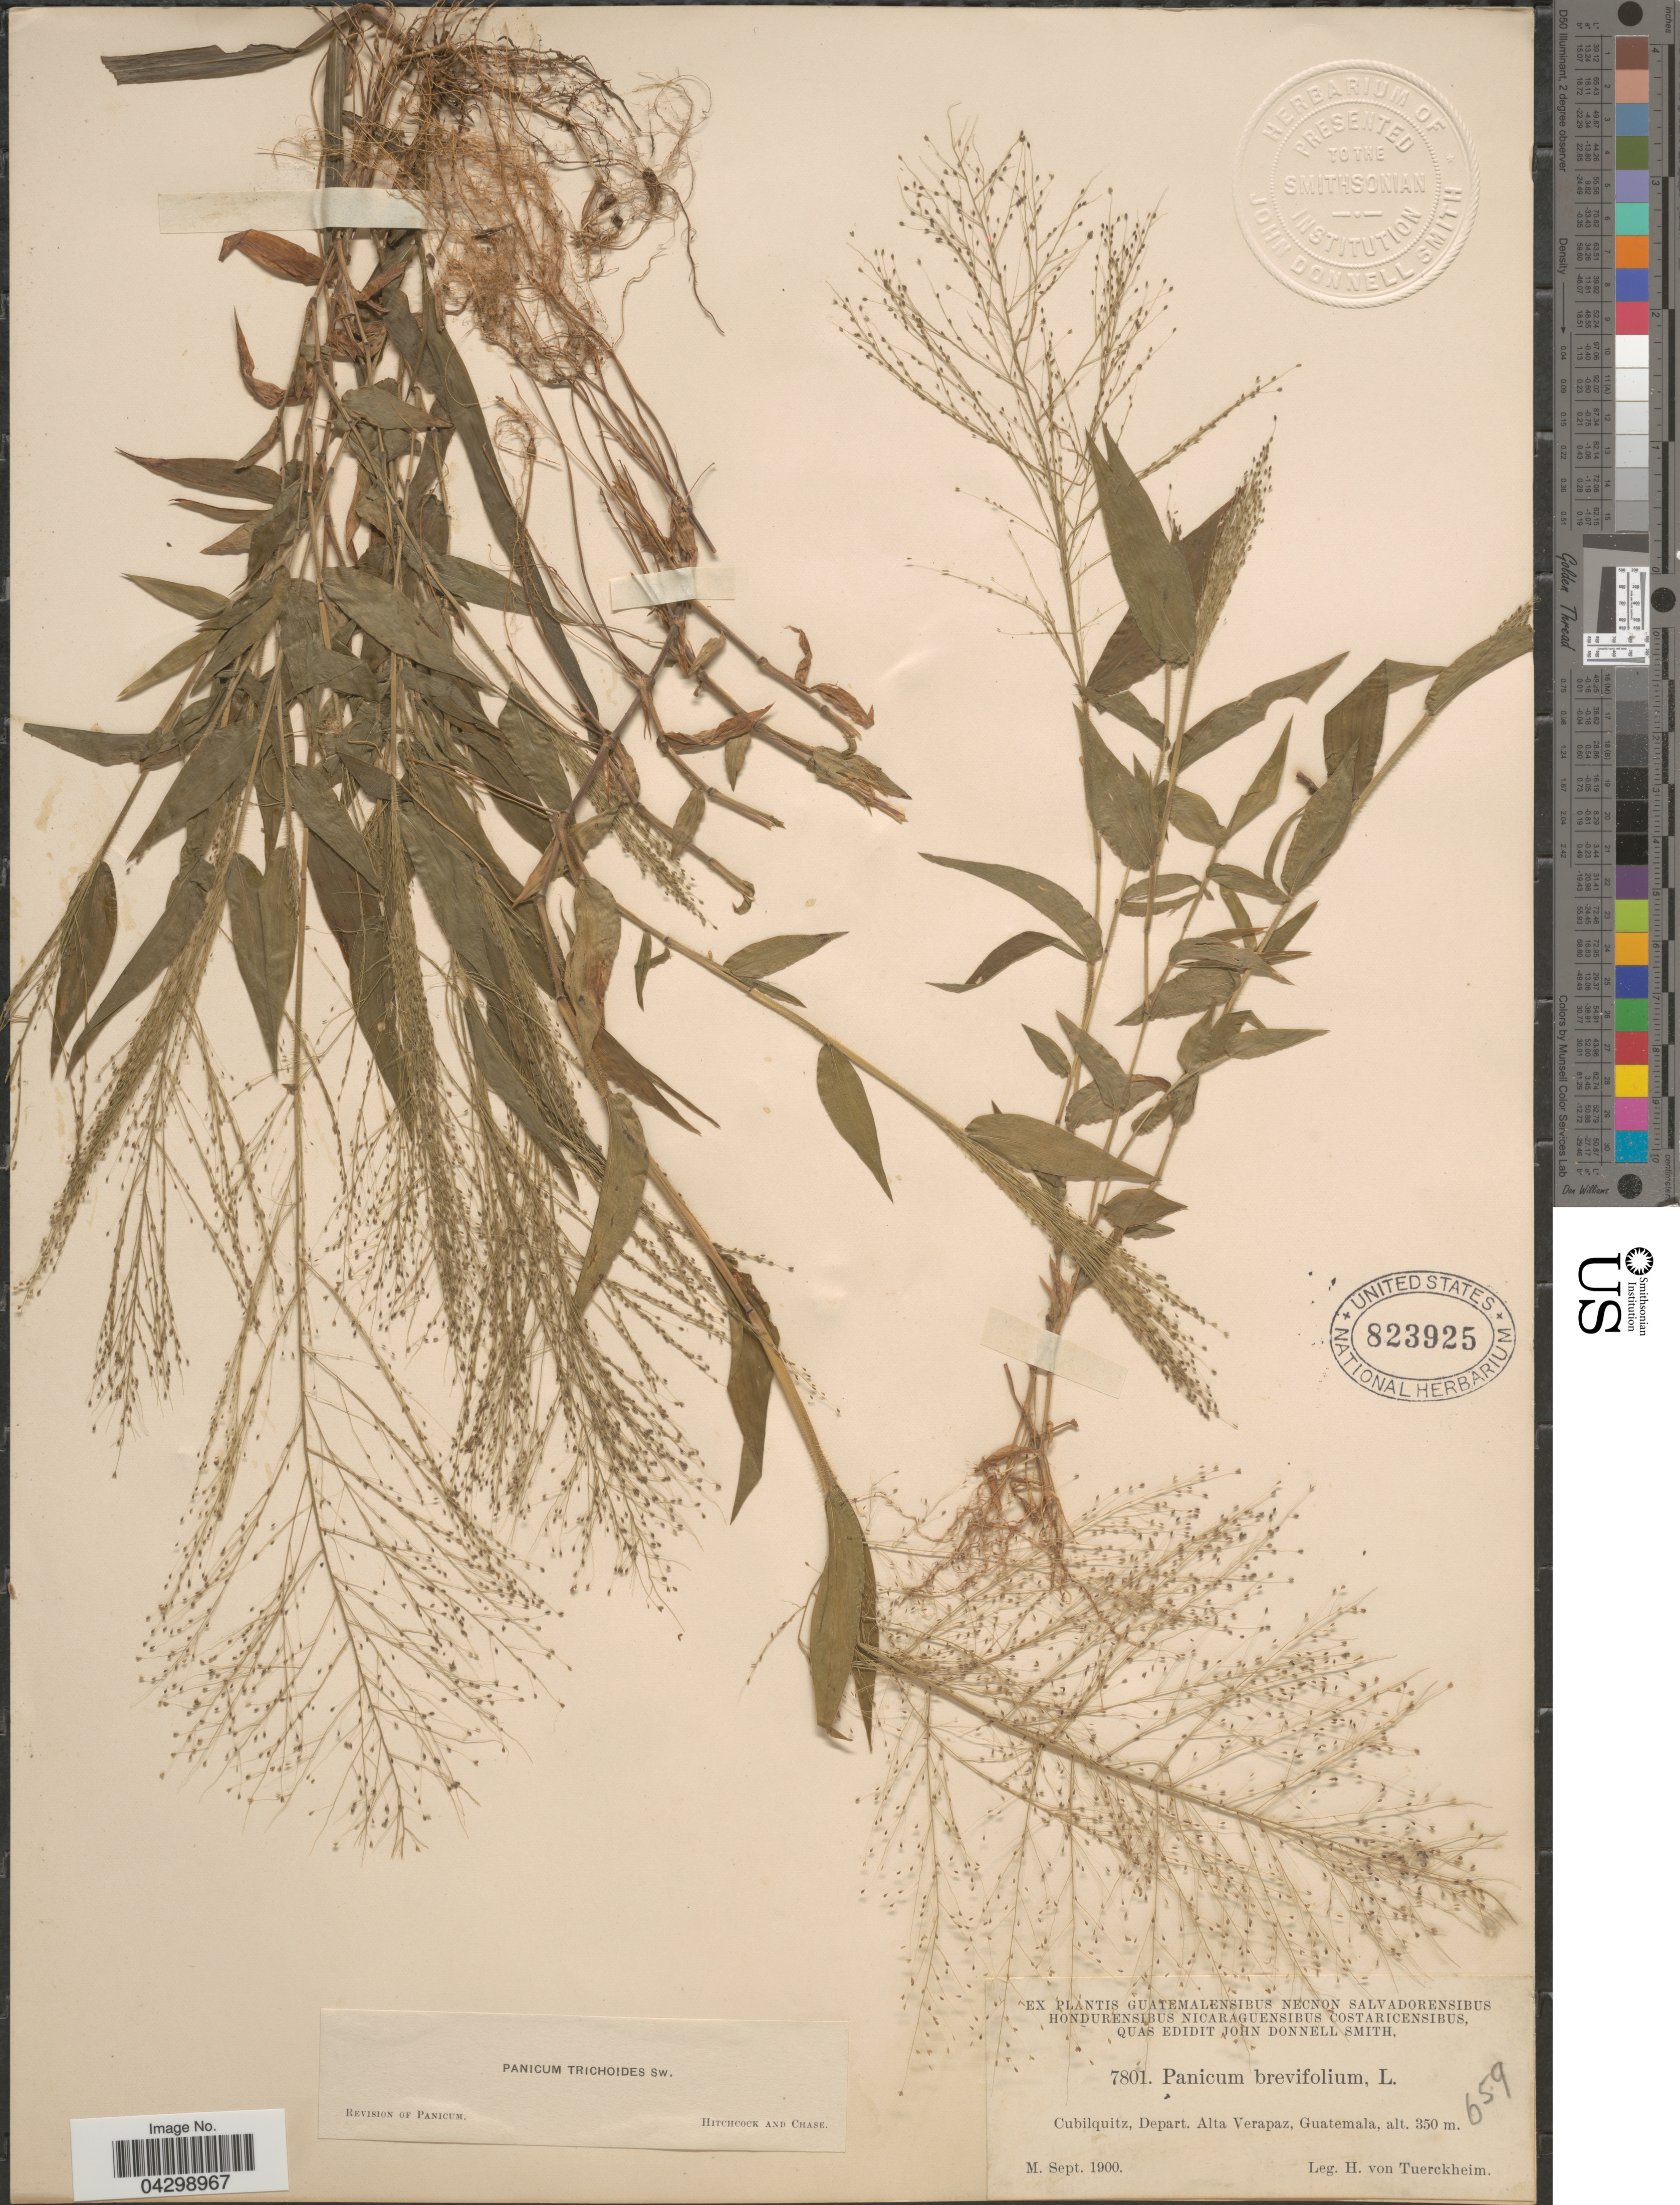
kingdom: Plantae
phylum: Tracheophyta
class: Liliopsida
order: Poales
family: Poaceae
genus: Panicum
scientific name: Panicum trichoides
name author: Sw.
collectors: H. von Türckheim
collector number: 7801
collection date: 1900-09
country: Guatemala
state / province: Alta Verapaz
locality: Cubilquitz, Depart. Alta Verapaz.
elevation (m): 350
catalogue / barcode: US 823925